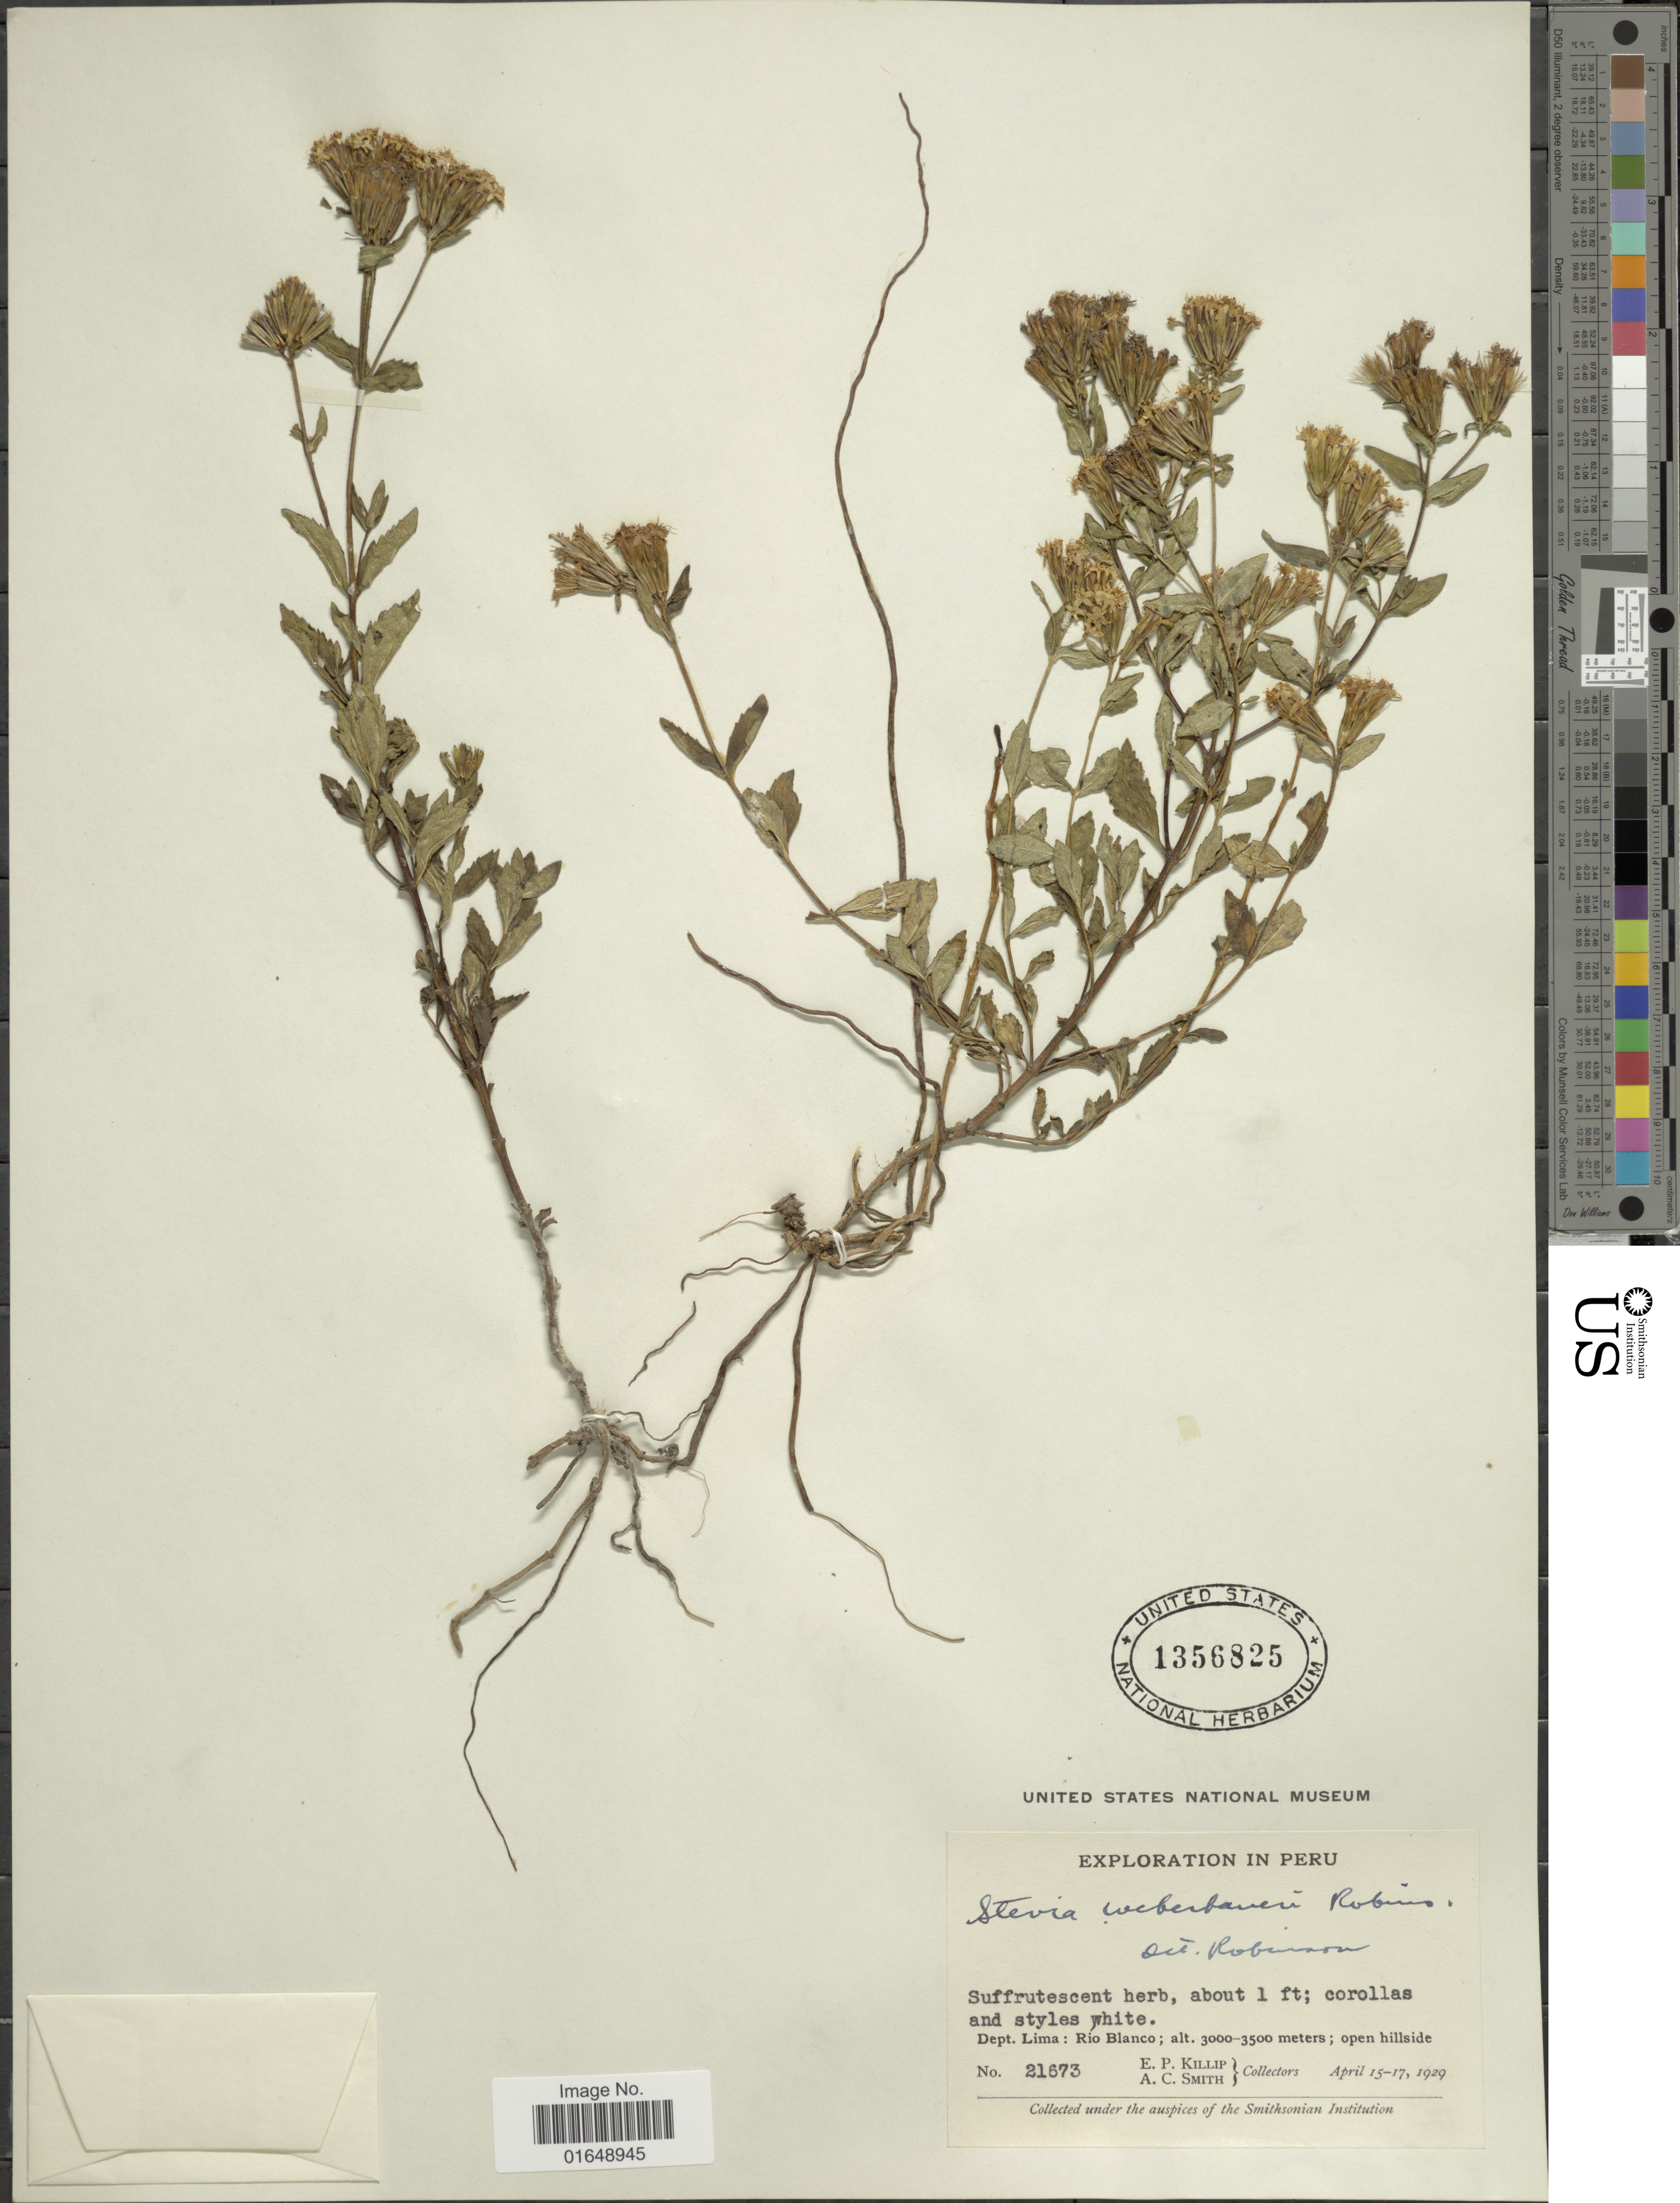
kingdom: Plantae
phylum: Tracheophyta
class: Magnoliopsida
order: Asterales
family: Asteraceae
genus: Stevia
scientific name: Stevia weberbaueri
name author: B.L. Rob.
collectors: E. P. Killip & A. C. Smith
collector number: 21673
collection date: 1929-04-15/1929-04-17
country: Peru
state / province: Lima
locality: Rio Blanco, open hillside.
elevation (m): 3000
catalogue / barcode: US 1356825